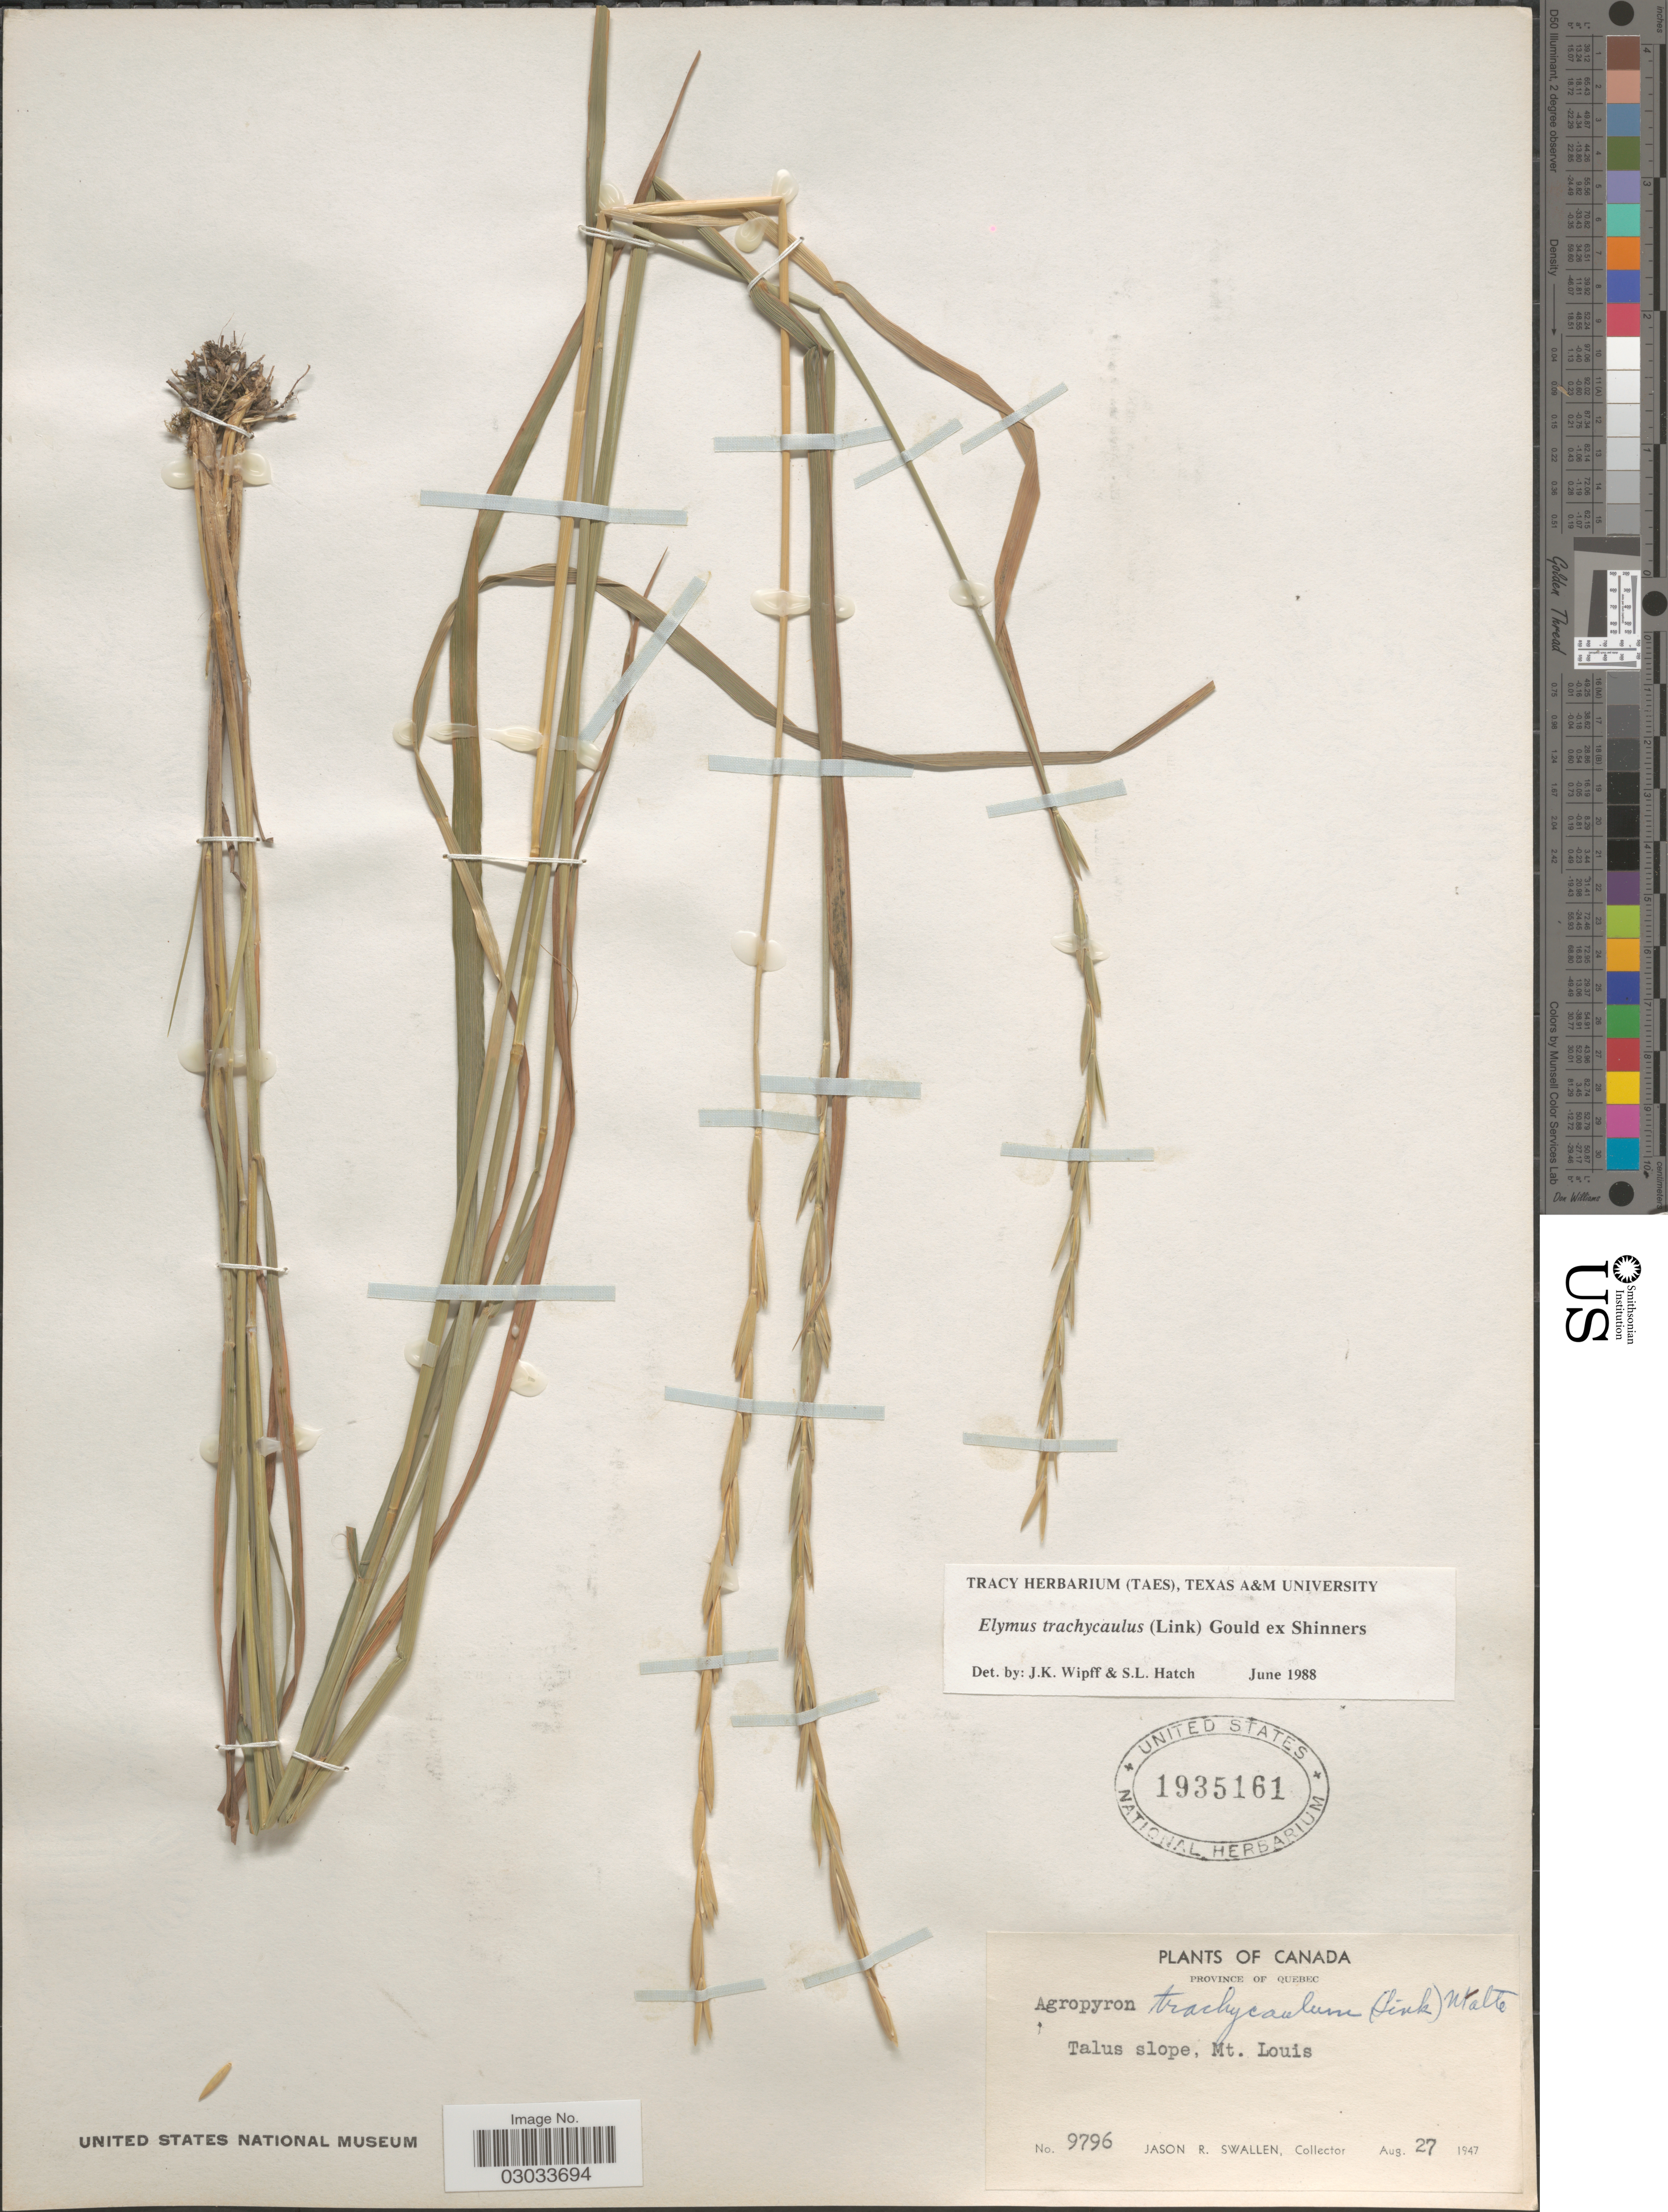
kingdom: Plantae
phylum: Tracheophyta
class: Liliopsida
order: Poales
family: Poaceae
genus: Elymus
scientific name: Elymus trachycaulus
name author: (Link) Gould ex Shinners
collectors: J. R. Swallen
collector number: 9796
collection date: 1947-08-27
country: Canada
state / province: Quebec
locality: Talus slope, Mt. Louis.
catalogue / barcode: US 1935161